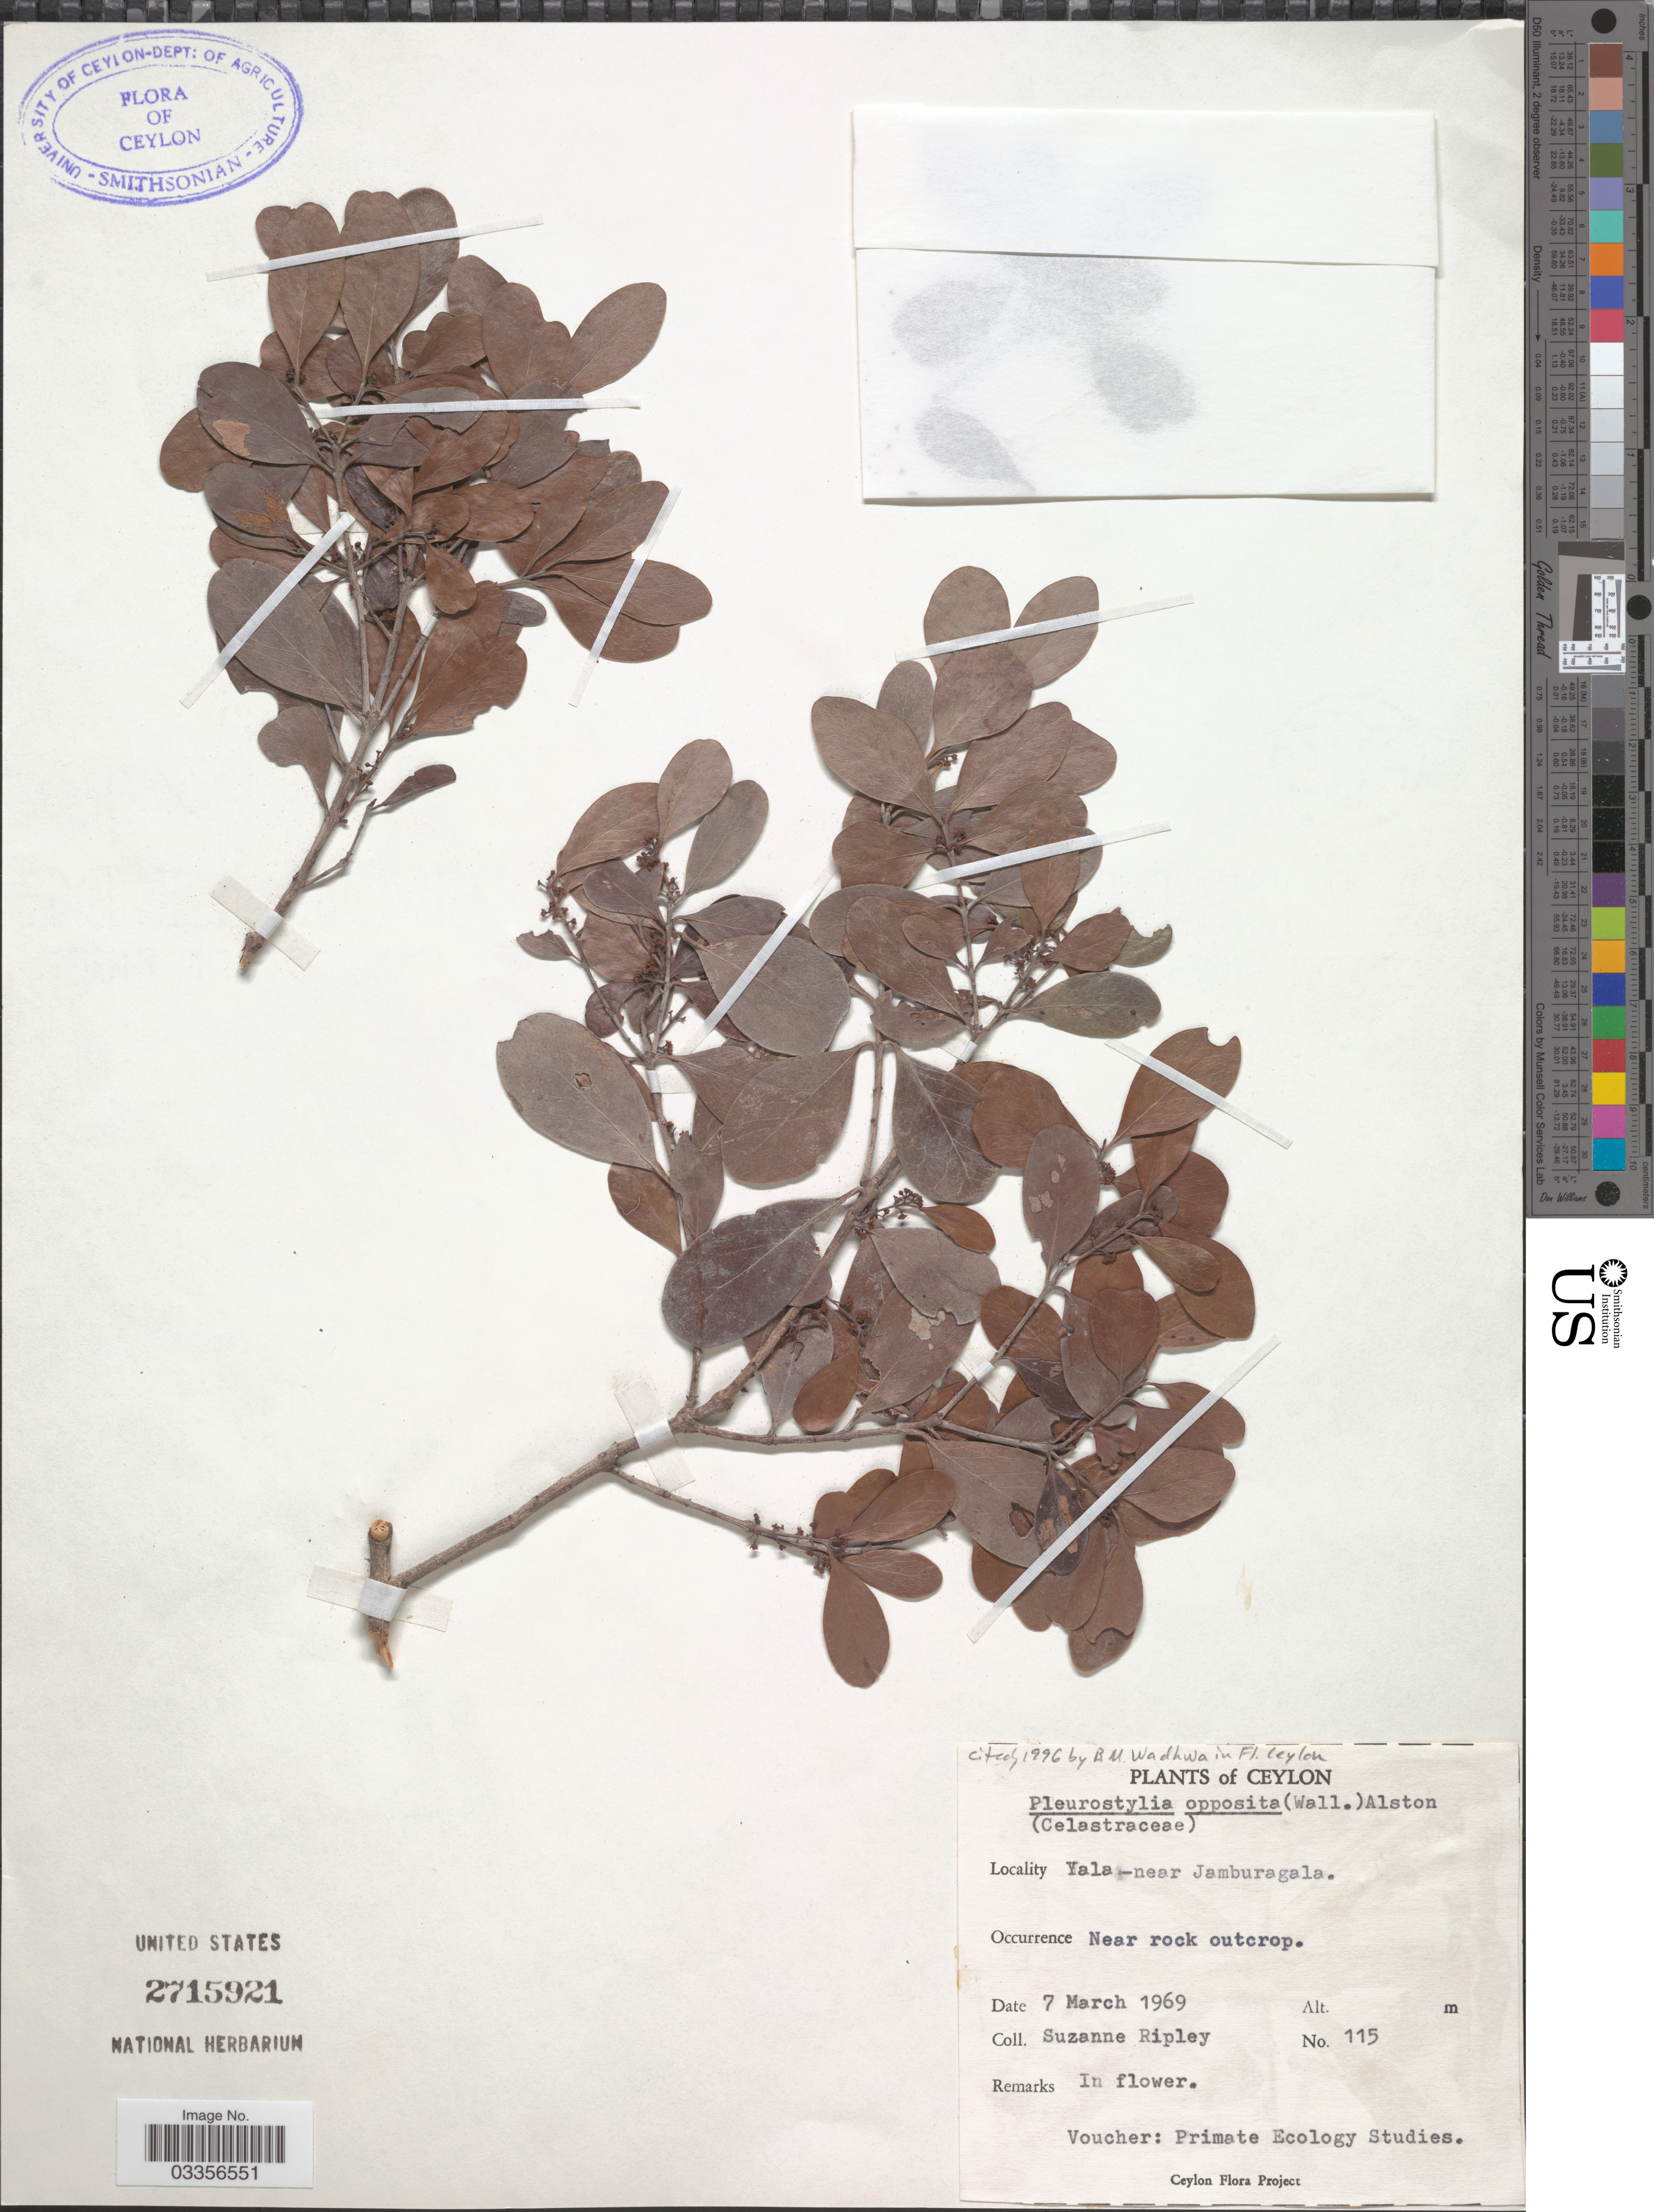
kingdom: Plantae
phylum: Tracheophyta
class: Magnoliopsida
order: Celastrales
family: Celastraceae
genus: Pleurostylia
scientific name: Pleurostylia opposita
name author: (Wall.) Alston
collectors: S. Ripley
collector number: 115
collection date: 1969-03-07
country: Sri Lanka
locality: Ceylon, Yala- near Jamburagala.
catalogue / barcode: US 2715921